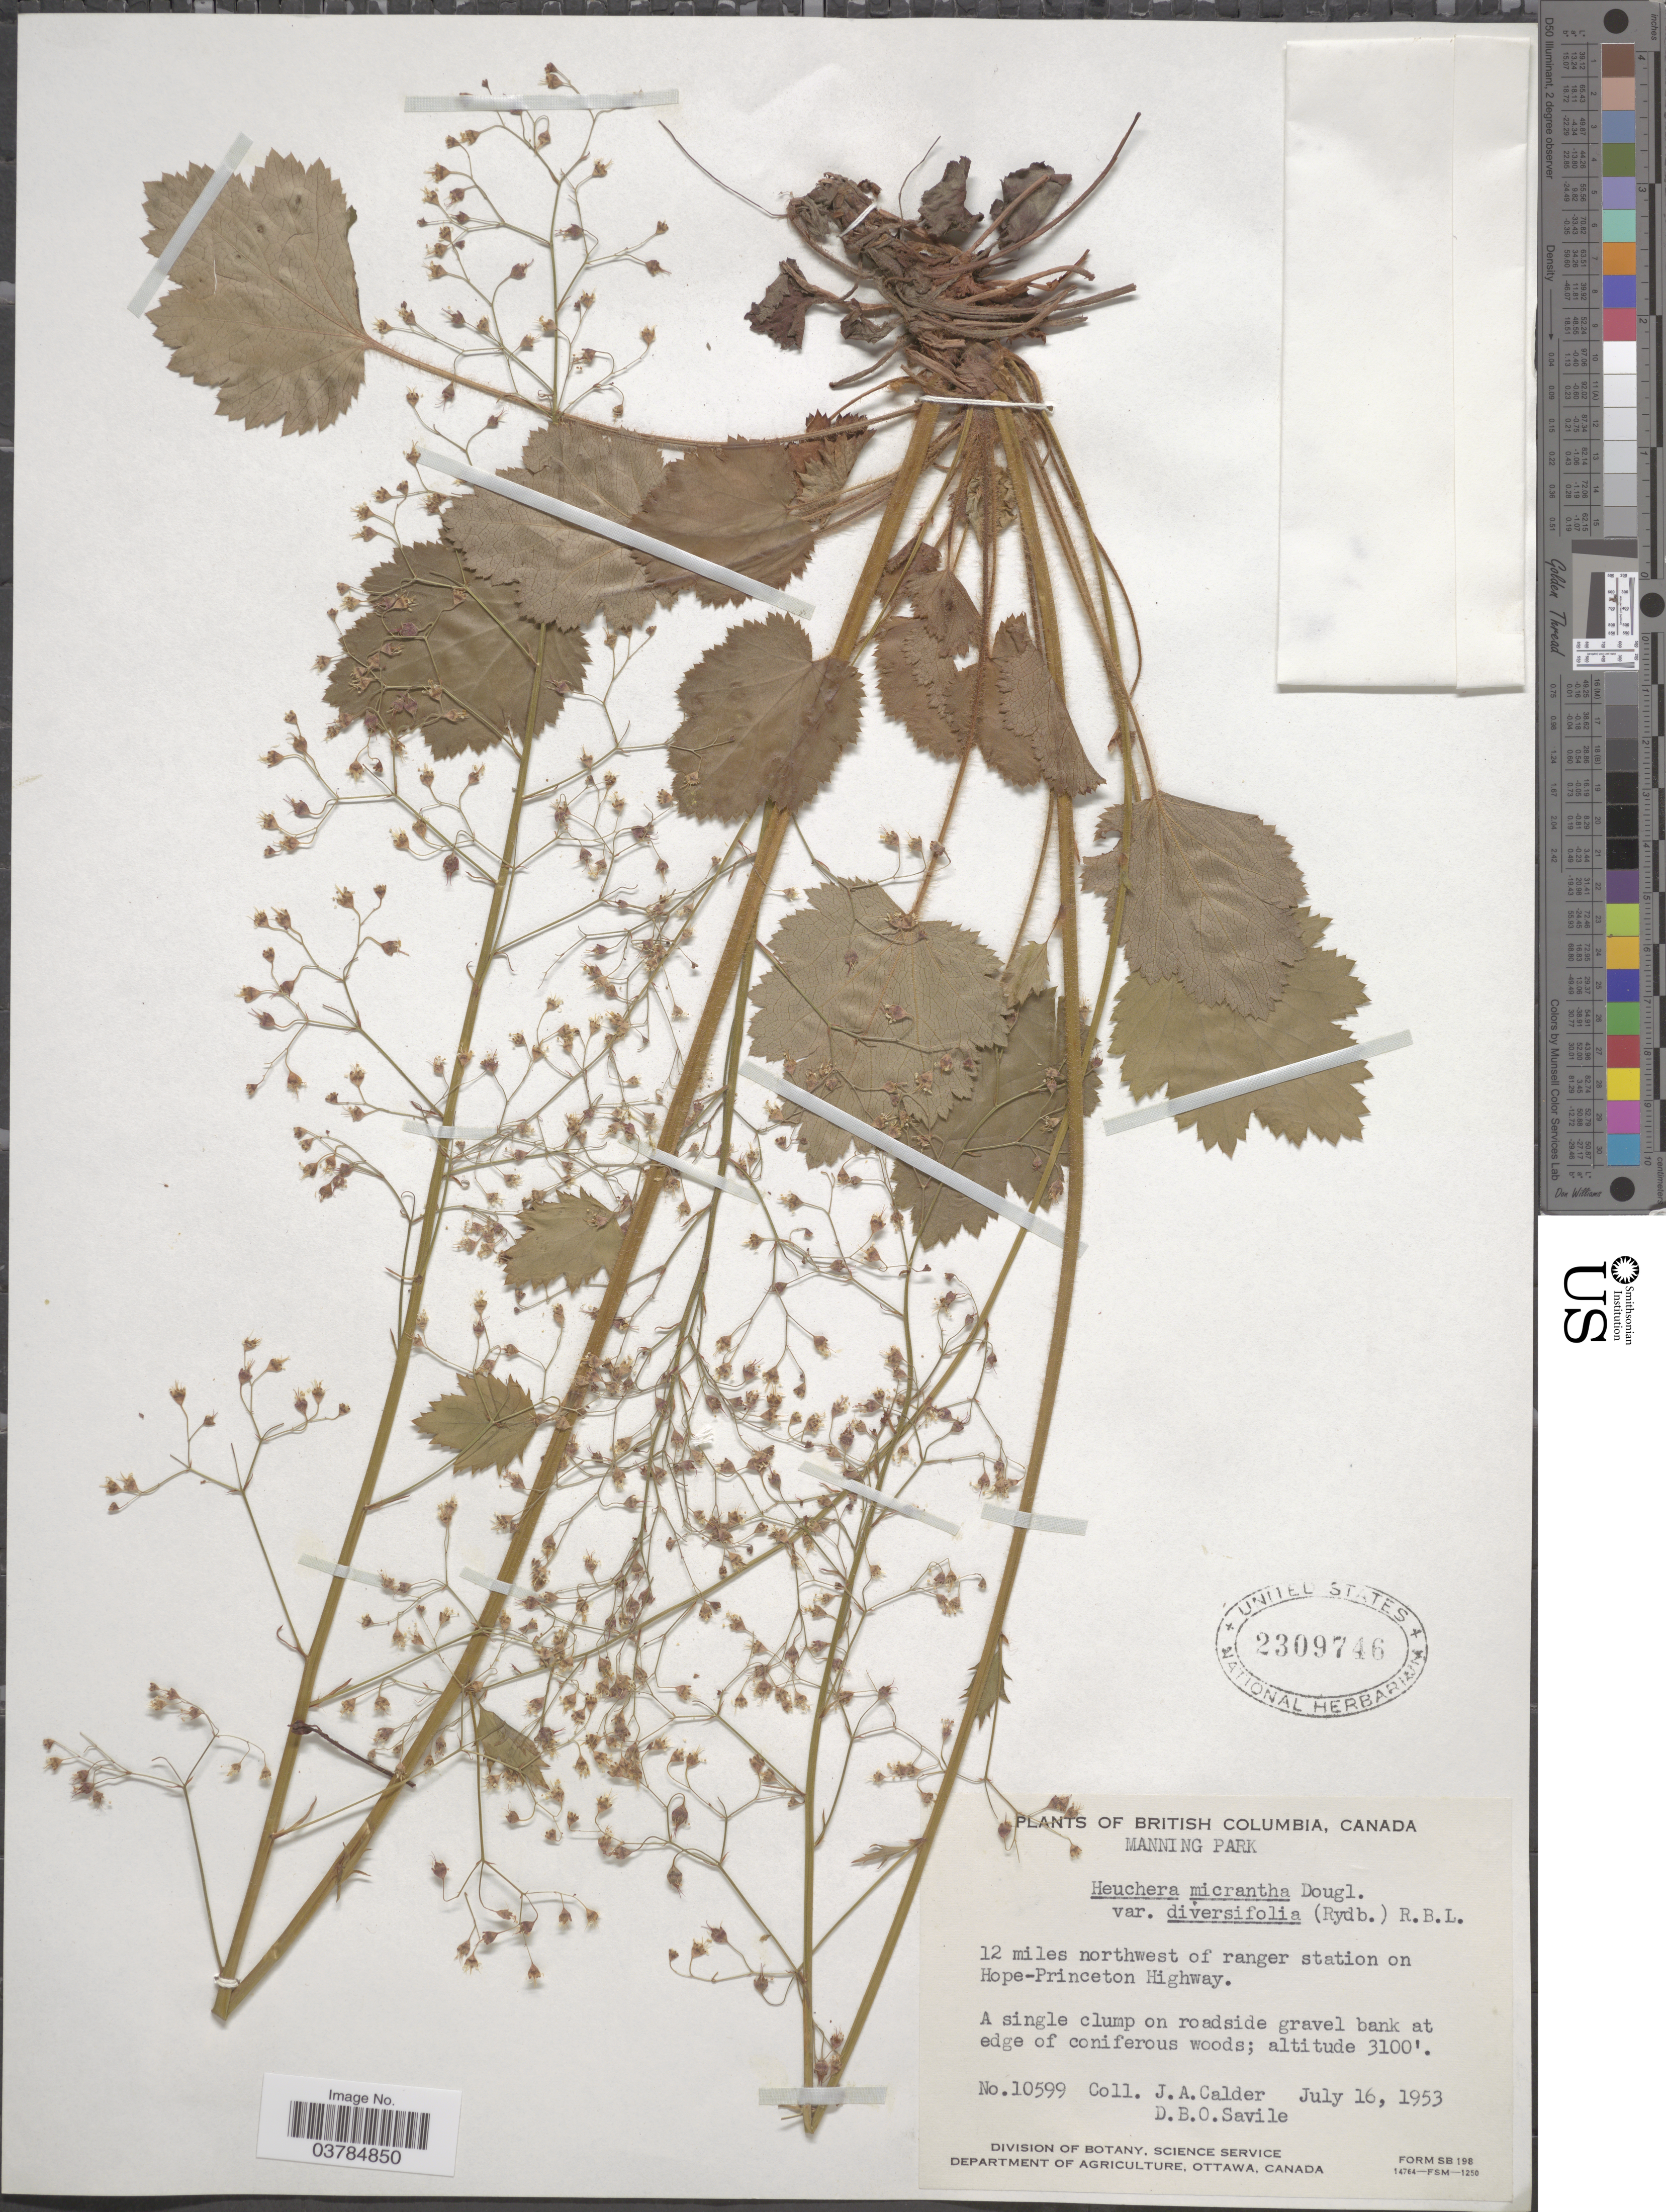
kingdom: Plantae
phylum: Tracheophyta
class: Magnoliopsida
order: Saxifragales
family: Saxifragaceae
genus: Heuchera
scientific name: Heuchera micrantha var. diversifolia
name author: (Rydb.) Rosend. et al.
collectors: J. A. Calder & D. Savile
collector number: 10599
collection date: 1953-07-16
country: Canada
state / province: British Columbia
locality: Manning park. 12 miles northwest of ranger station on Hope-Princeton Highway. A single clump on roadside gravel bank at edge of coniferous woods.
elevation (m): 945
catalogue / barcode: US 2309746